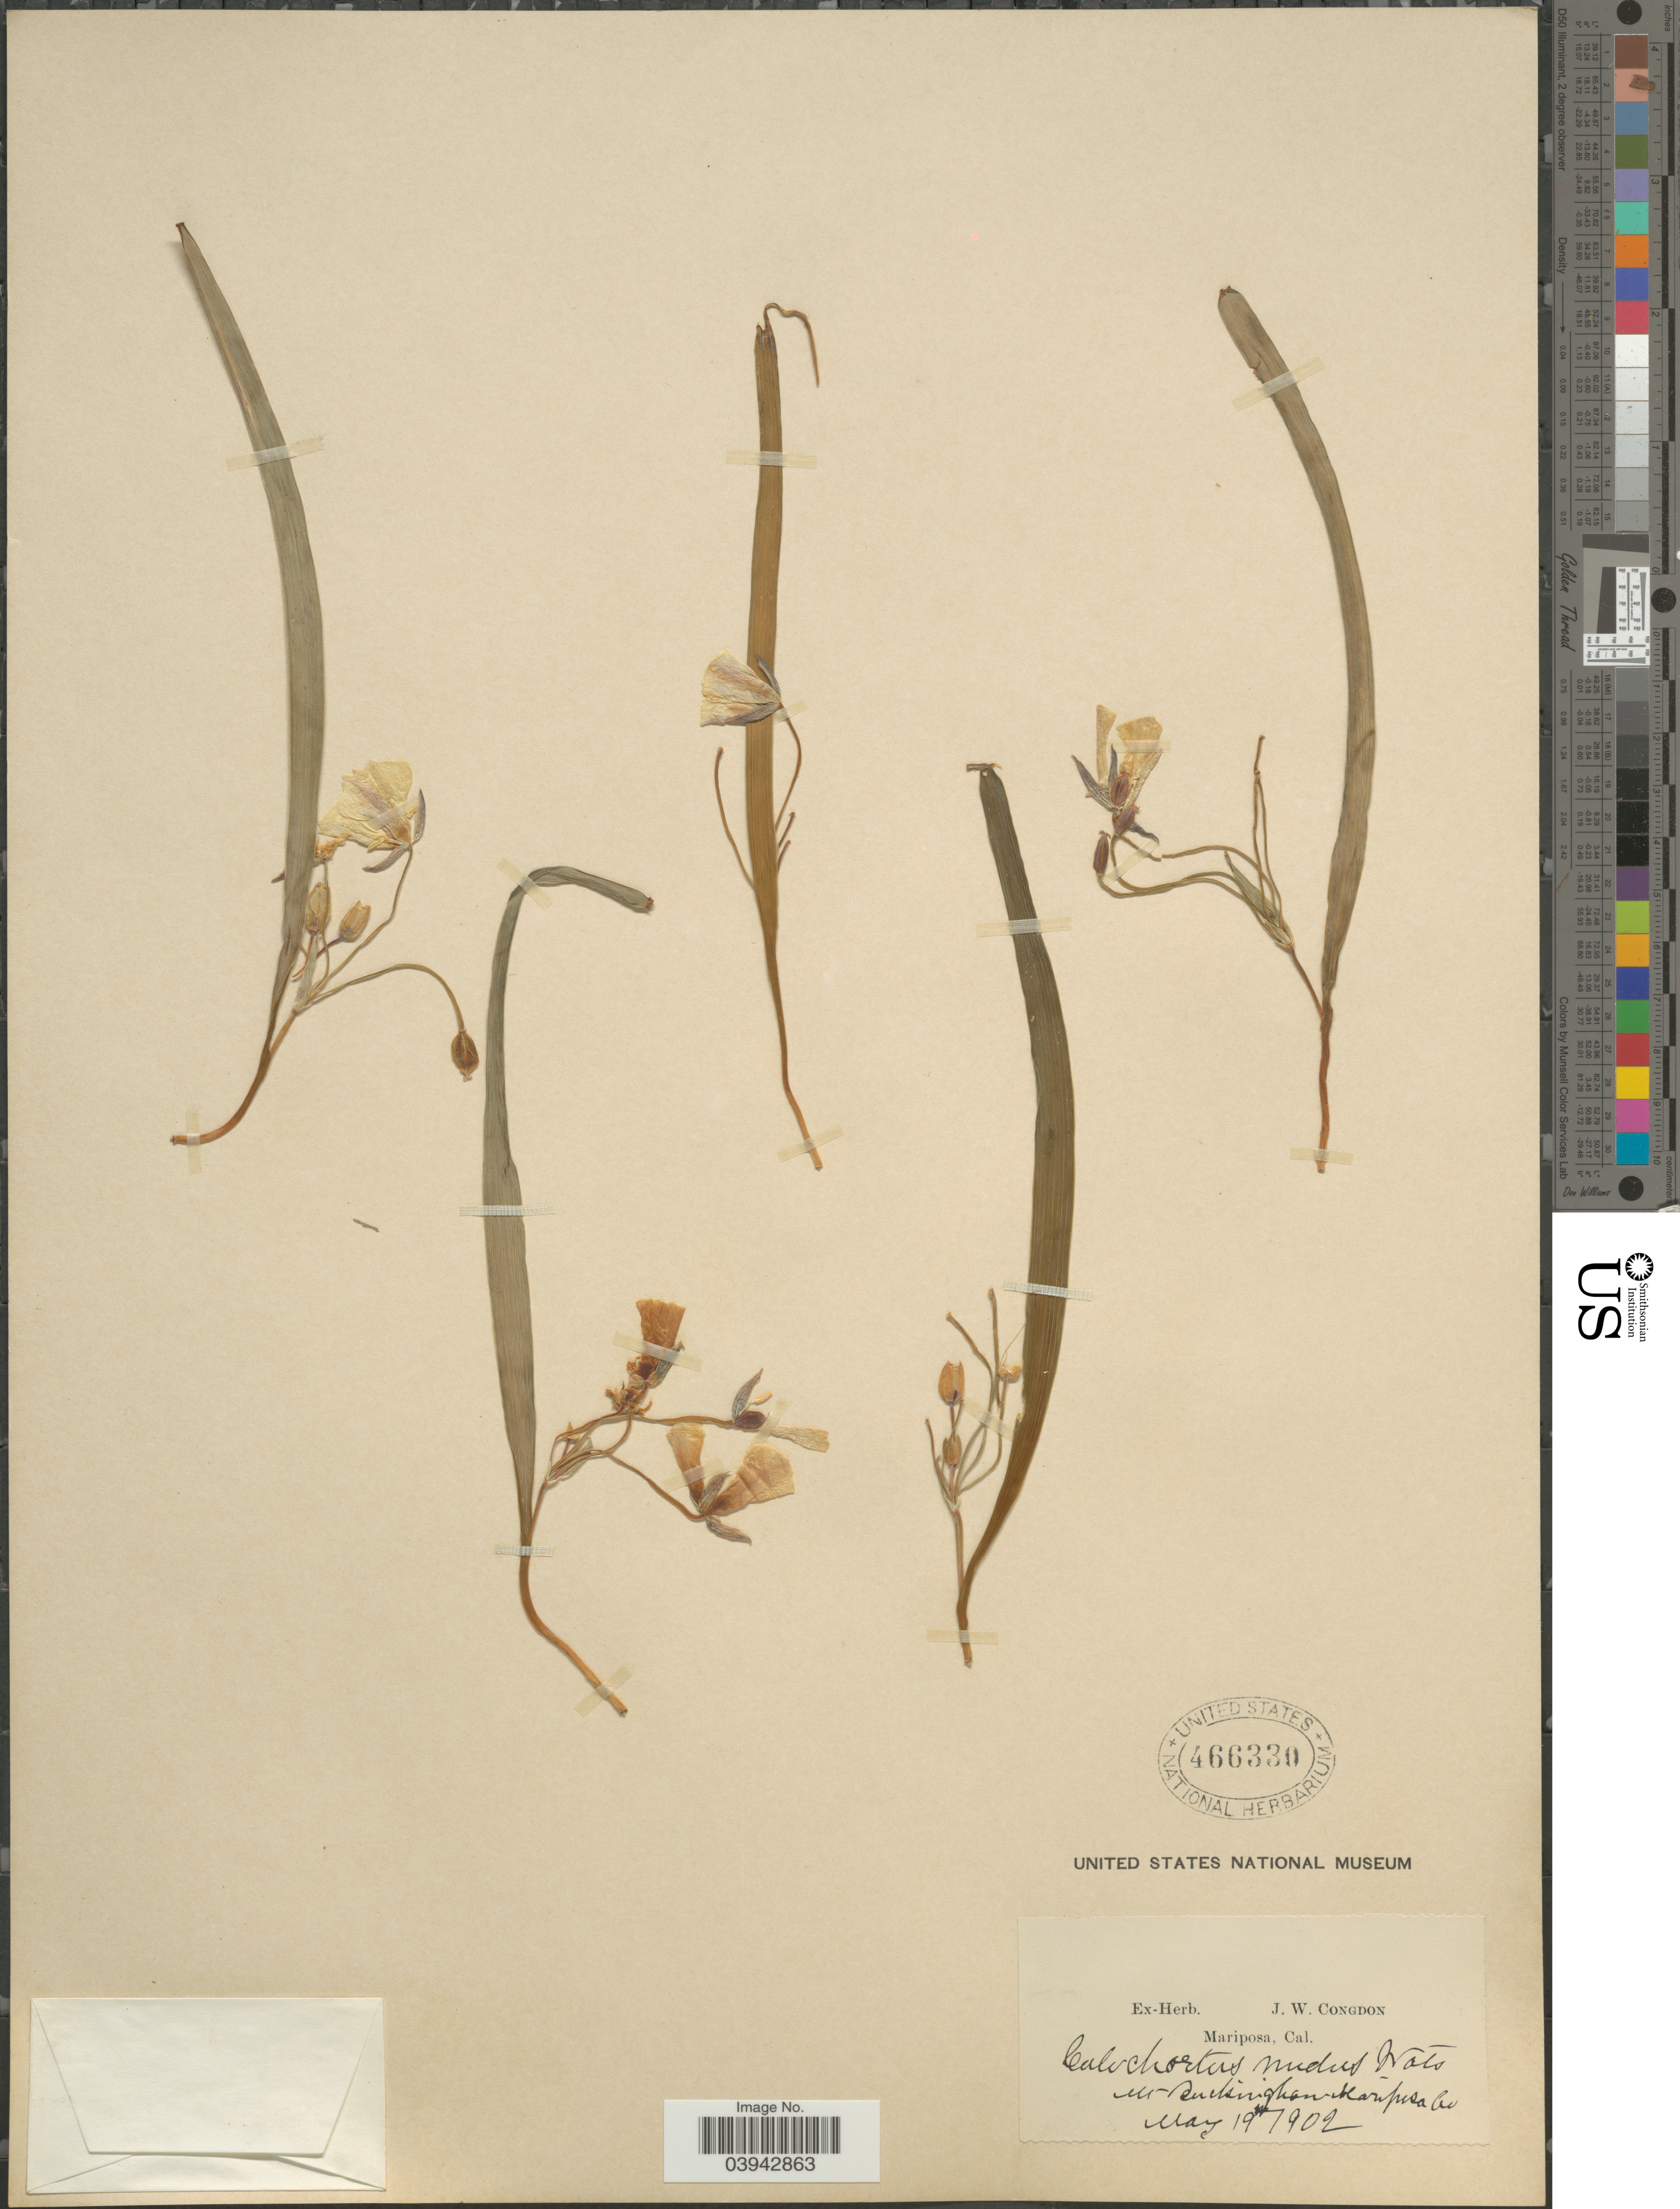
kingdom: Plantae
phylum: Tracheophyta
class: Liliopsida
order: Liliales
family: Liliaceae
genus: Calochortus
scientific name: Calochortus nudus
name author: S. Watson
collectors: ex herb. J. W. Congdon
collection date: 1902-05-19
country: United States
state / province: California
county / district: Mariposa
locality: Mt Buckingham Mariposa Co.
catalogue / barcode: US 466330